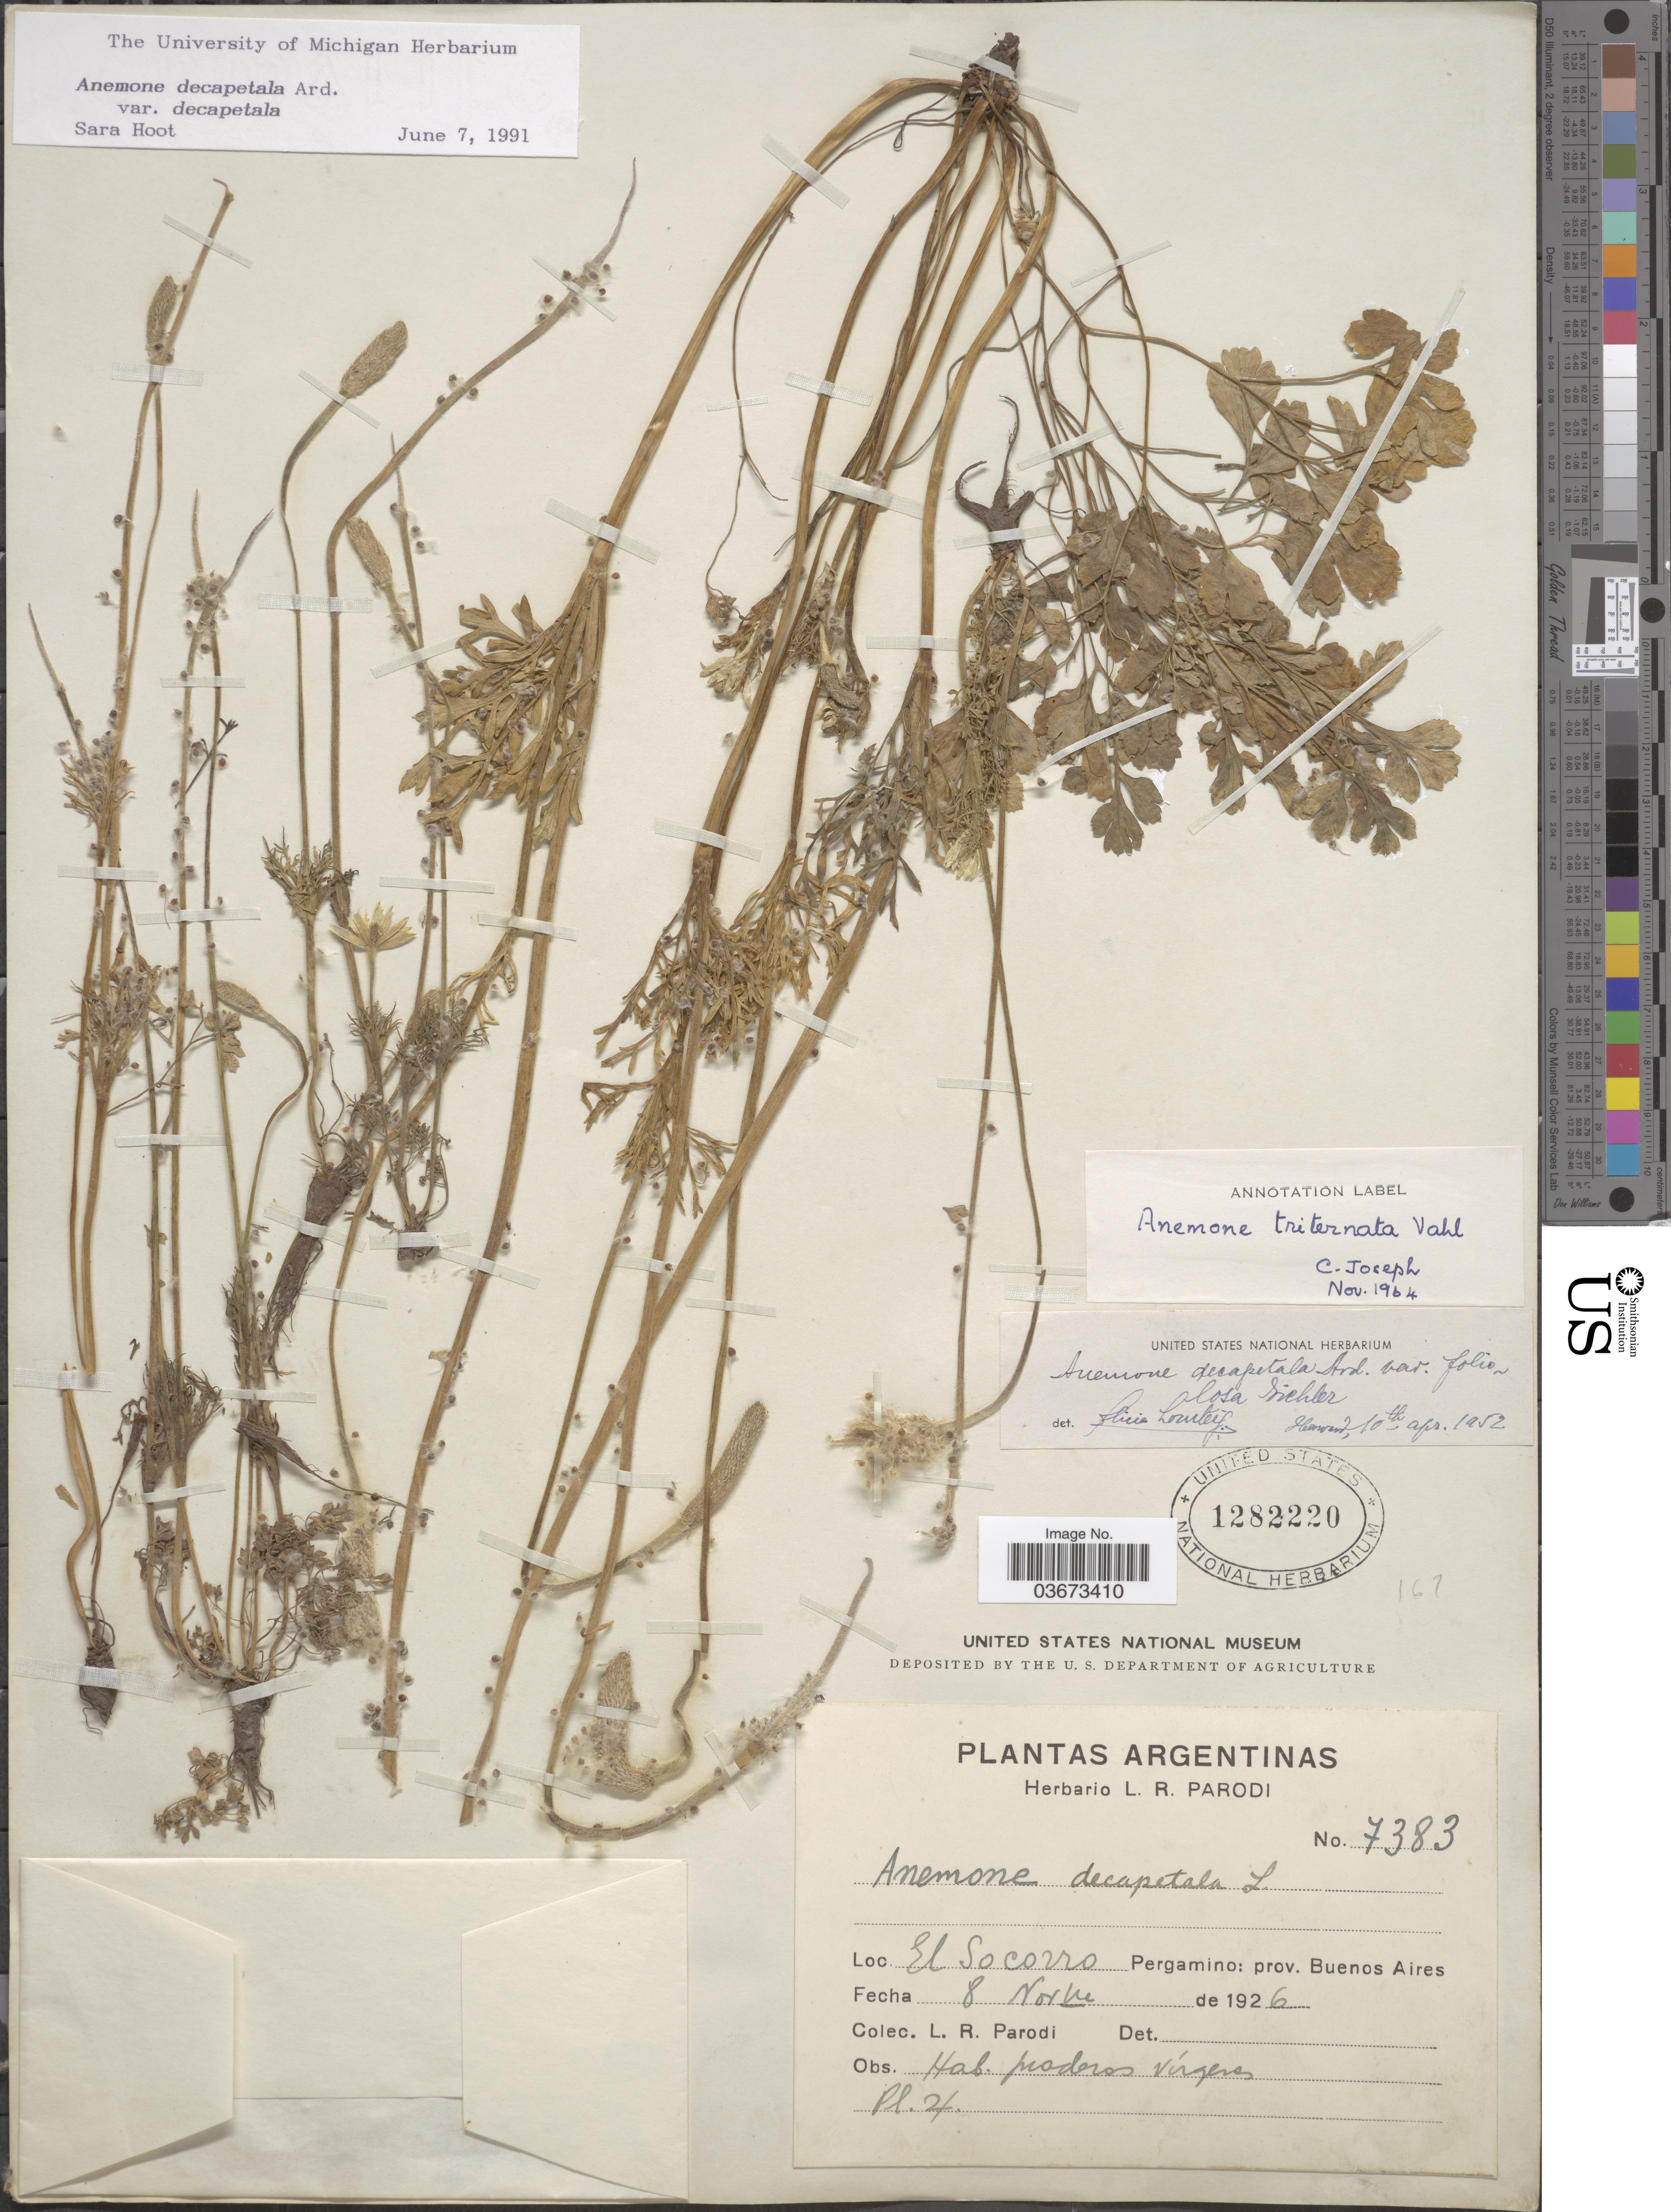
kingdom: Plantae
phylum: Tracheophyta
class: Magnoliopsida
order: Ranunculales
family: Ranunculaceae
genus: Anemone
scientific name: Anemone decapetala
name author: (Kuhlm.) Ard.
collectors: L. R. Parodi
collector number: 7383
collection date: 1926-11-08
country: Argentina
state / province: Buenos Aires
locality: El Socorro Pergamino.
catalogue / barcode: US 1282220